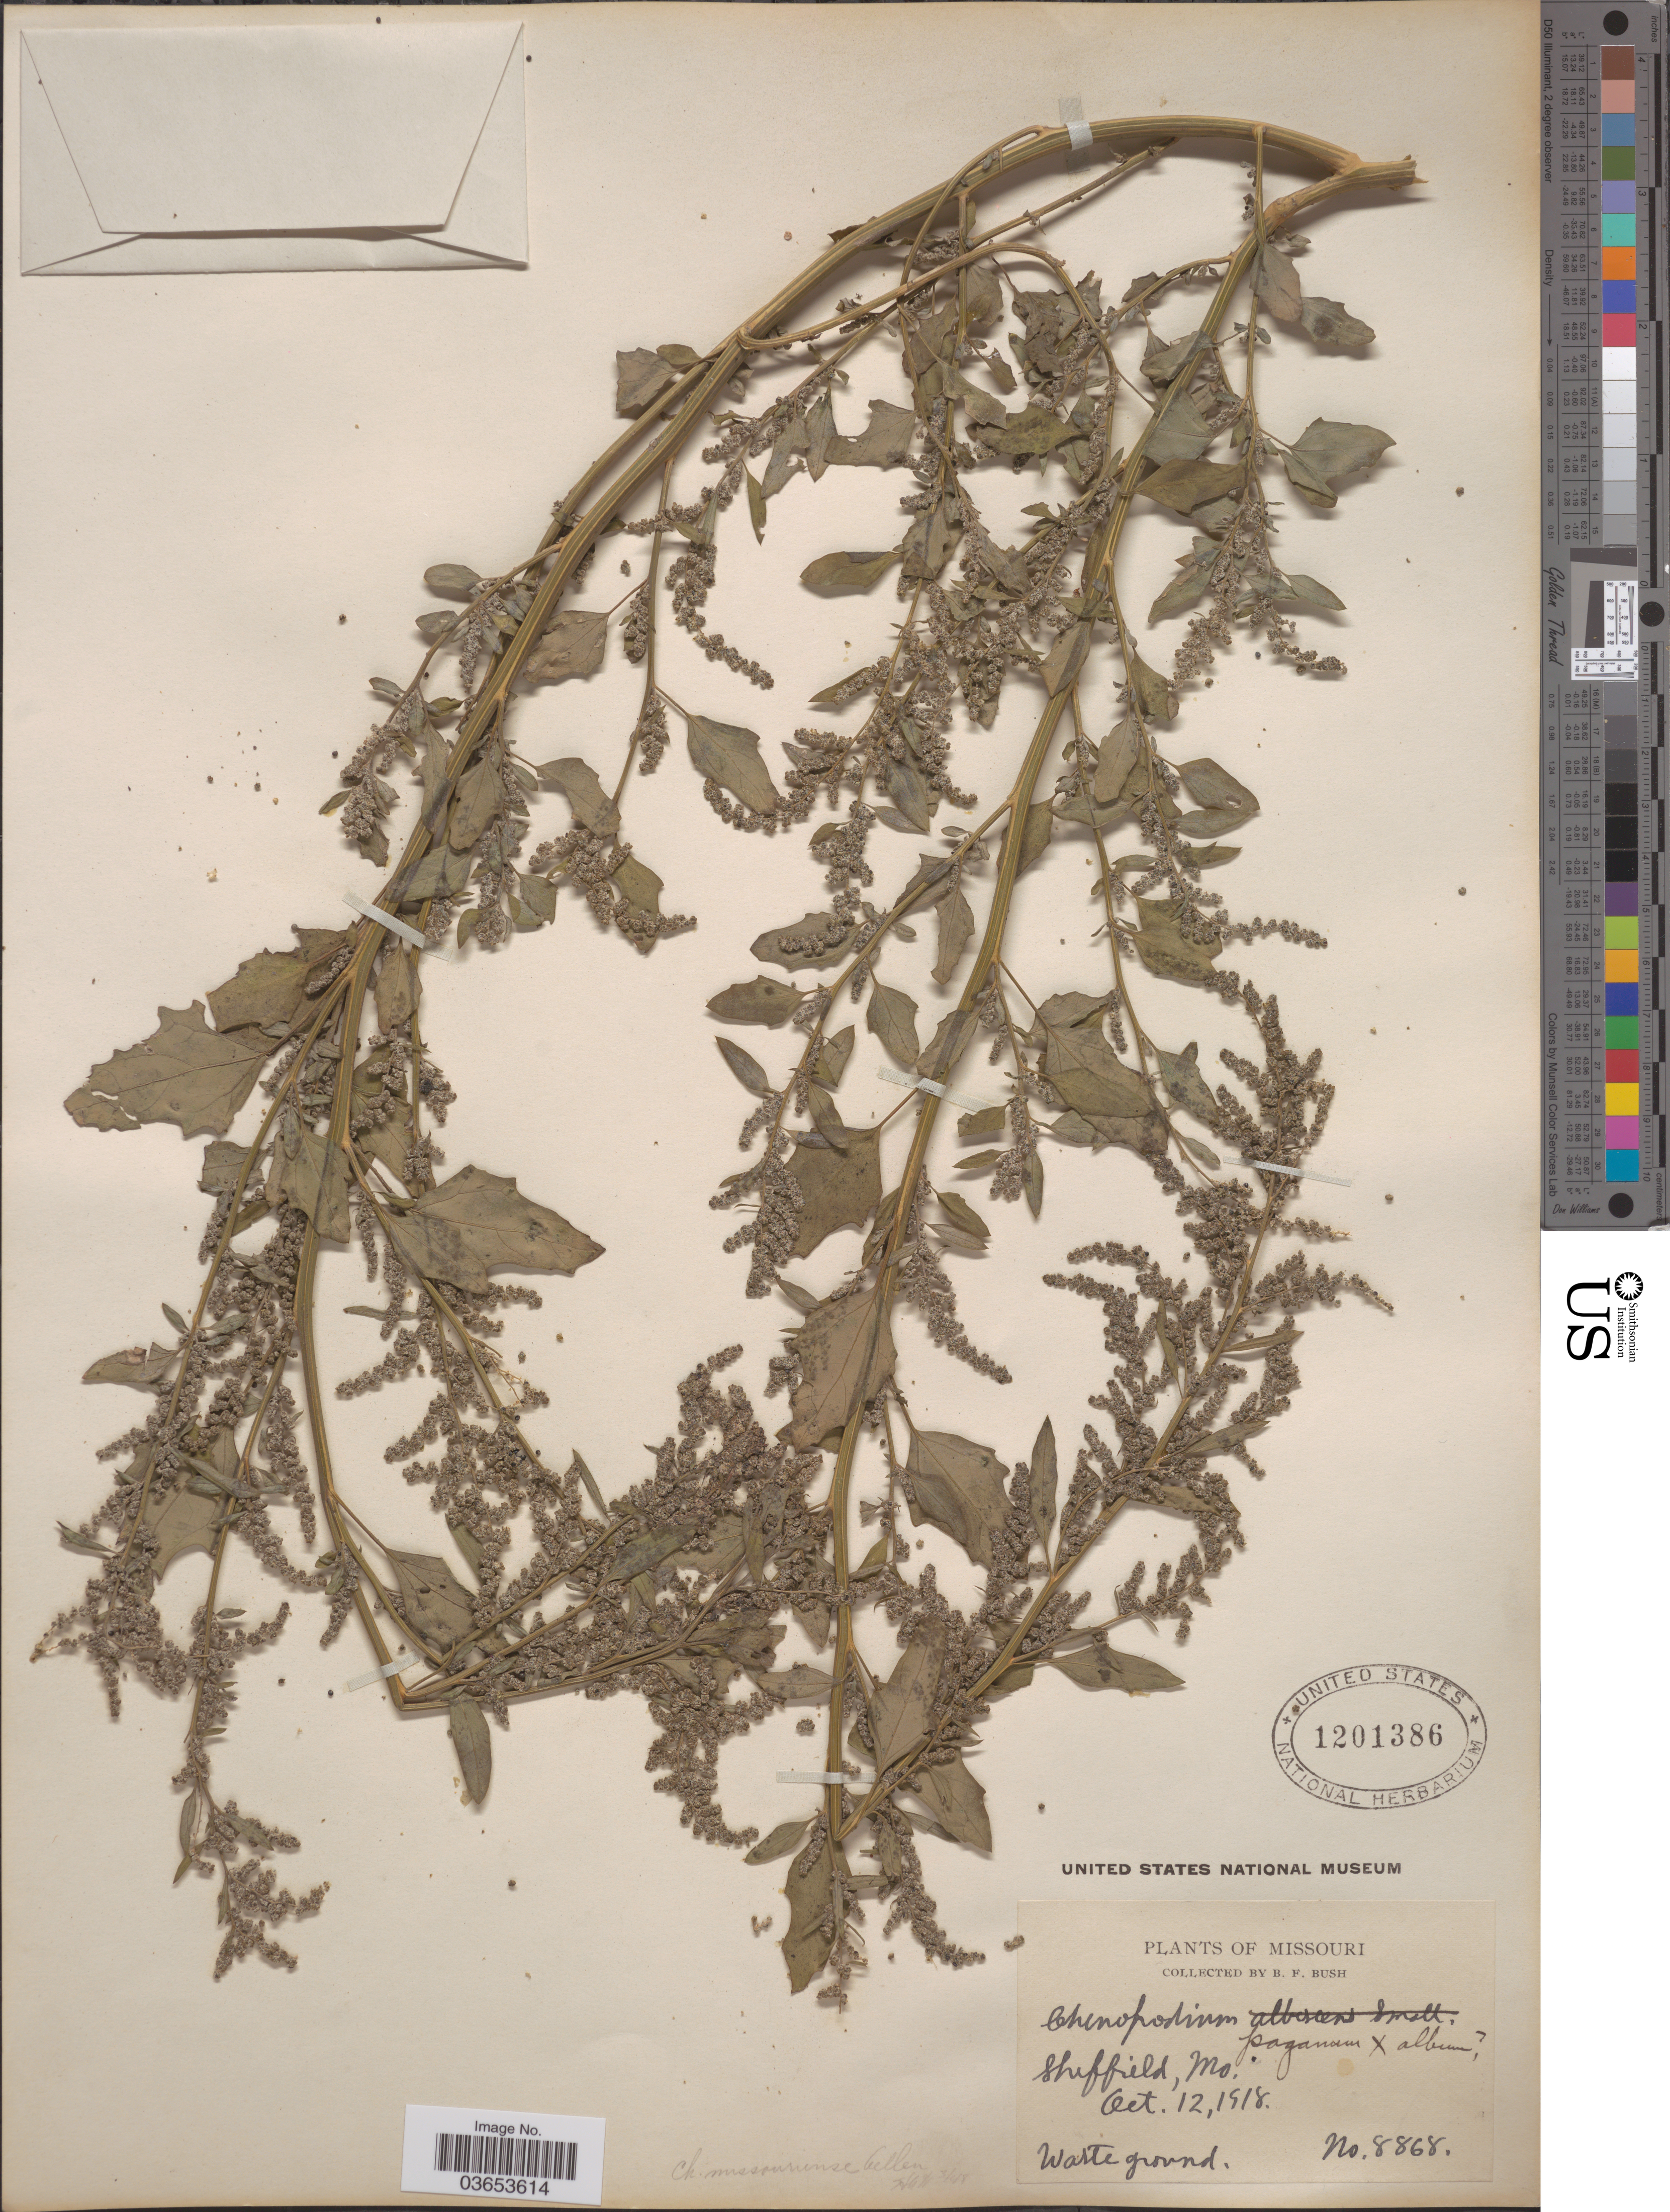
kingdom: Plantae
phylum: Tracheophyta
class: Magnoliopsida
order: Caryophyllales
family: Amaranthaceae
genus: Chenopodium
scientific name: Chenopodium missouriense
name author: Aellen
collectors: B. F. Bush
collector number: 8868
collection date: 1918-10-12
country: United States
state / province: Missouri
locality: Sheffield.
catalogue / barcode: US 1201386